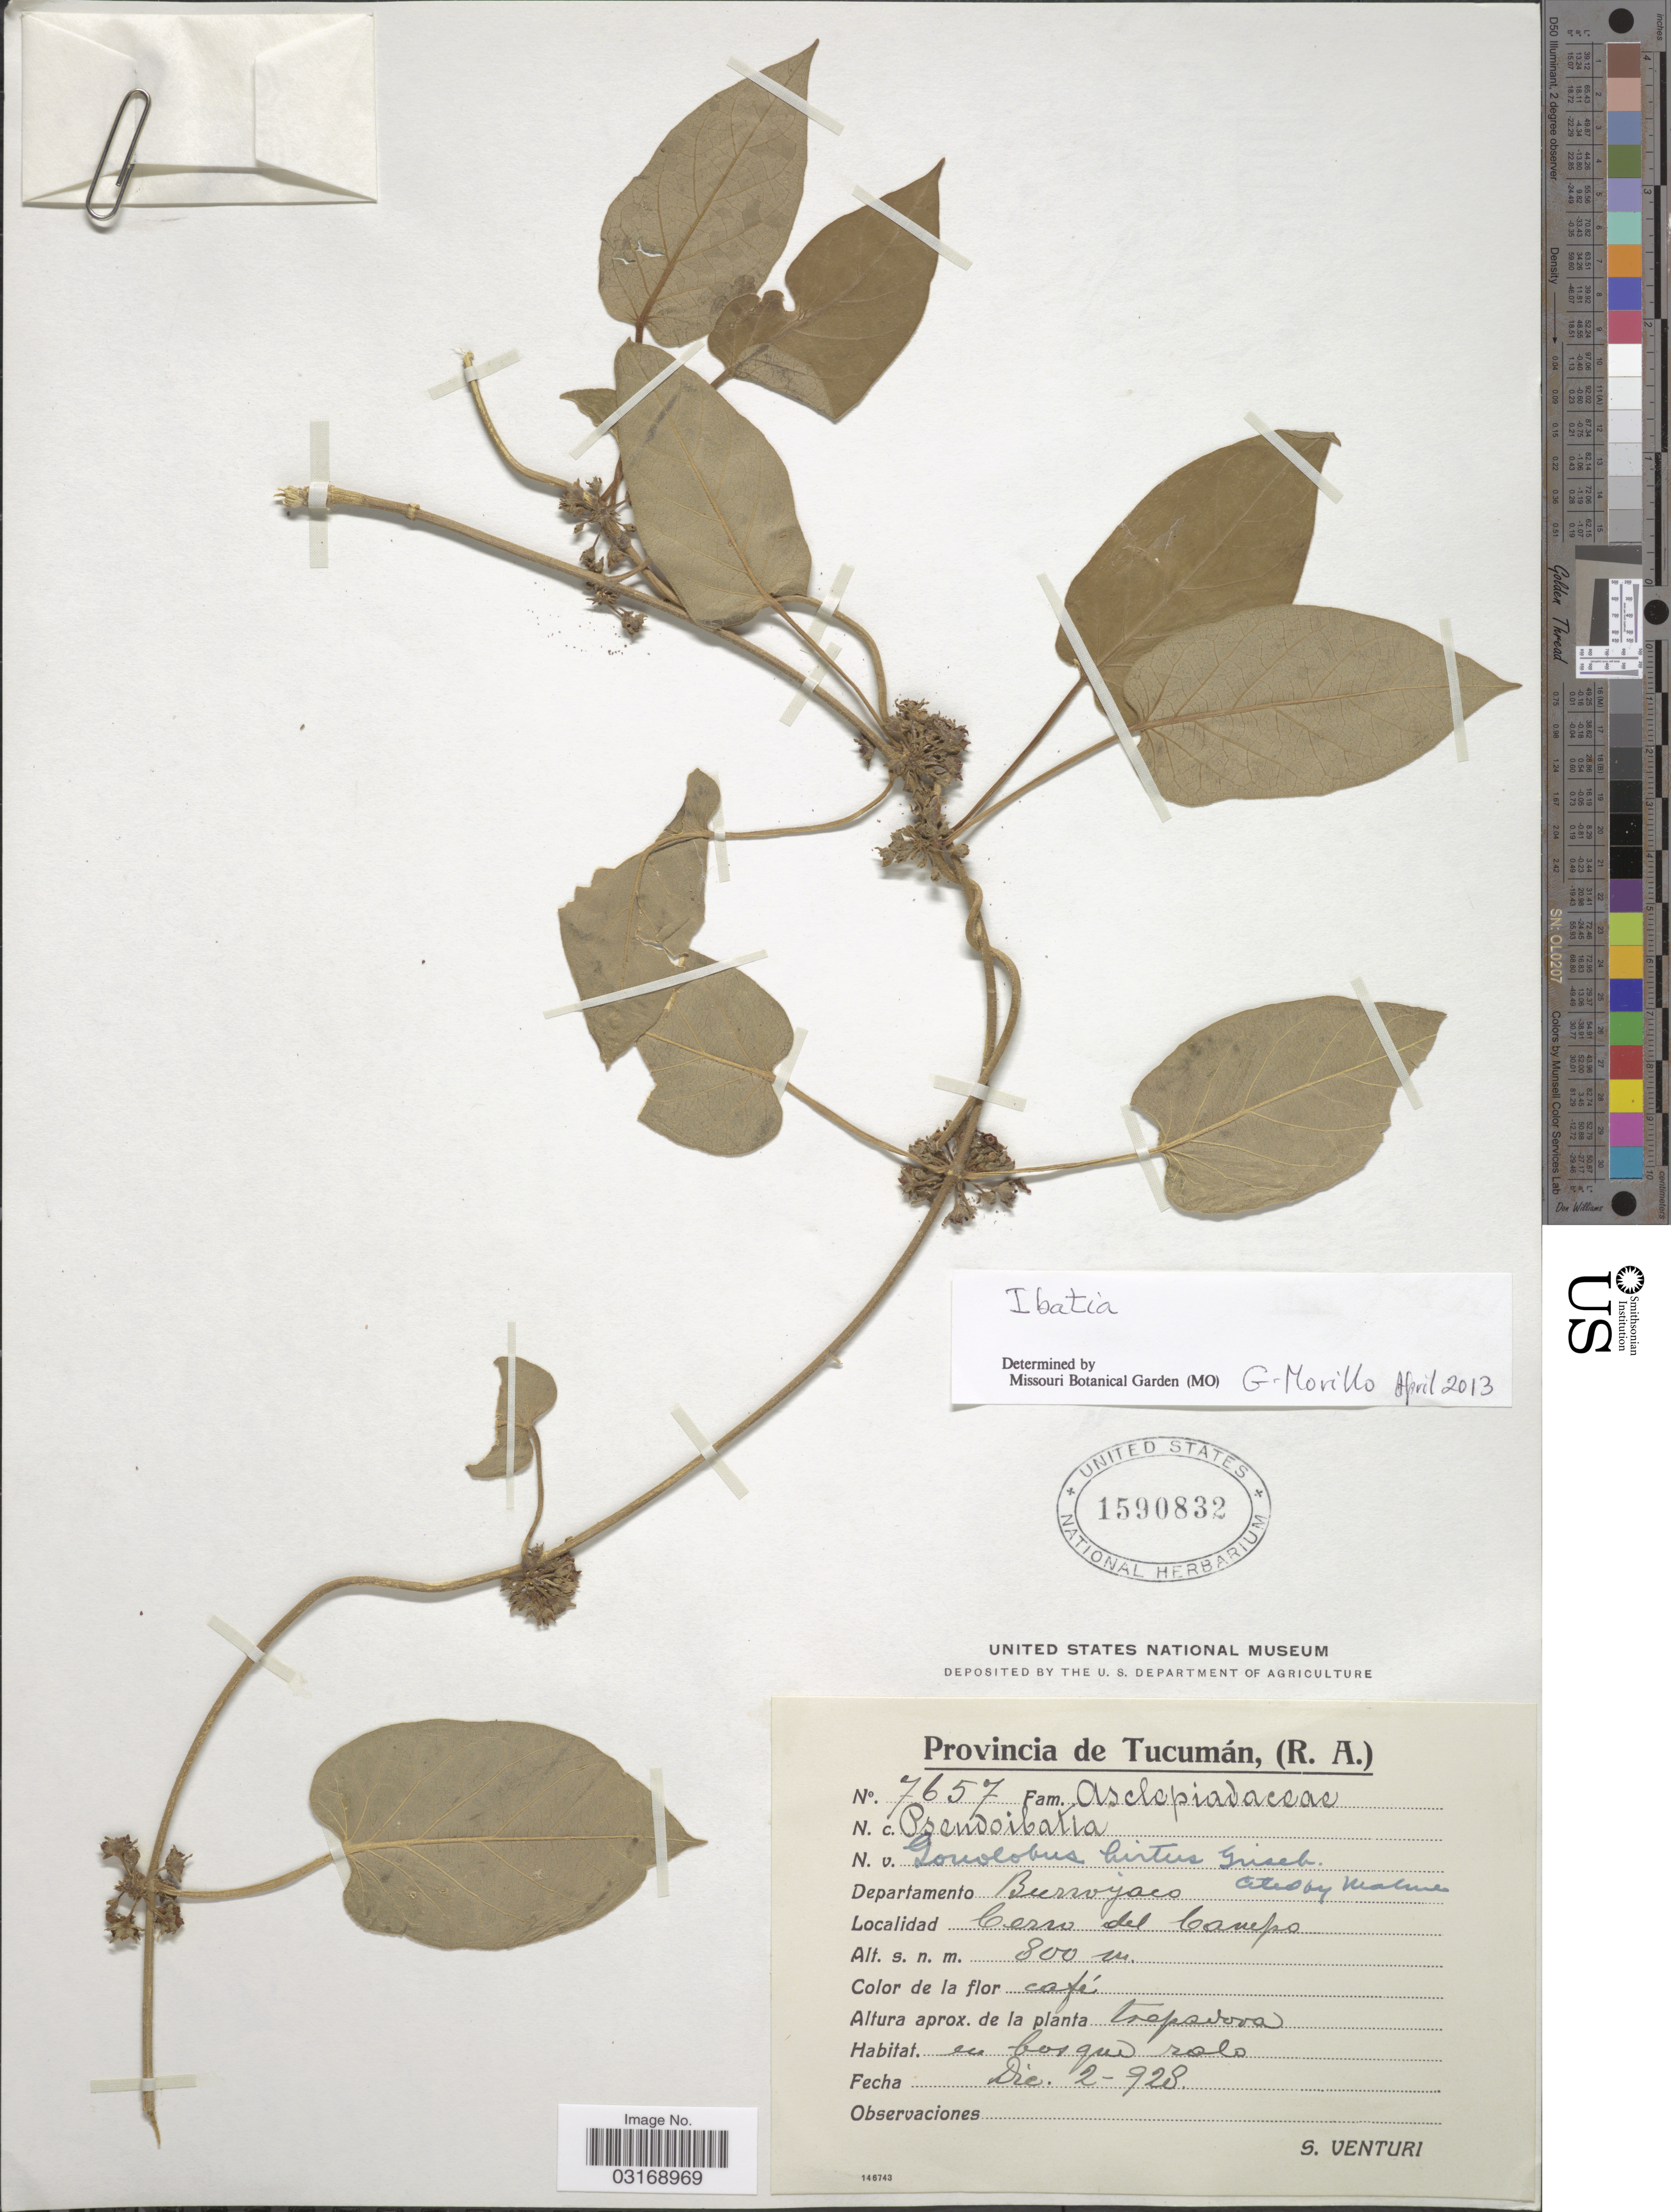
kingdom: Plantae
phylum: Tracheophyta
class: Magnoliopsida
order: Gentianales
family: Apocynaceae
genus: Ibatia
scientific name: Ibatia sp.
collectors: S. Venturi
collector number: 7657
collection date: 1928-12-02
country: Argentina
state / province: Tucuman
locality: Departamento Burroyaco, Cerro del Campo.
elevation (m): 800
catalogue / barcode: US 1590832